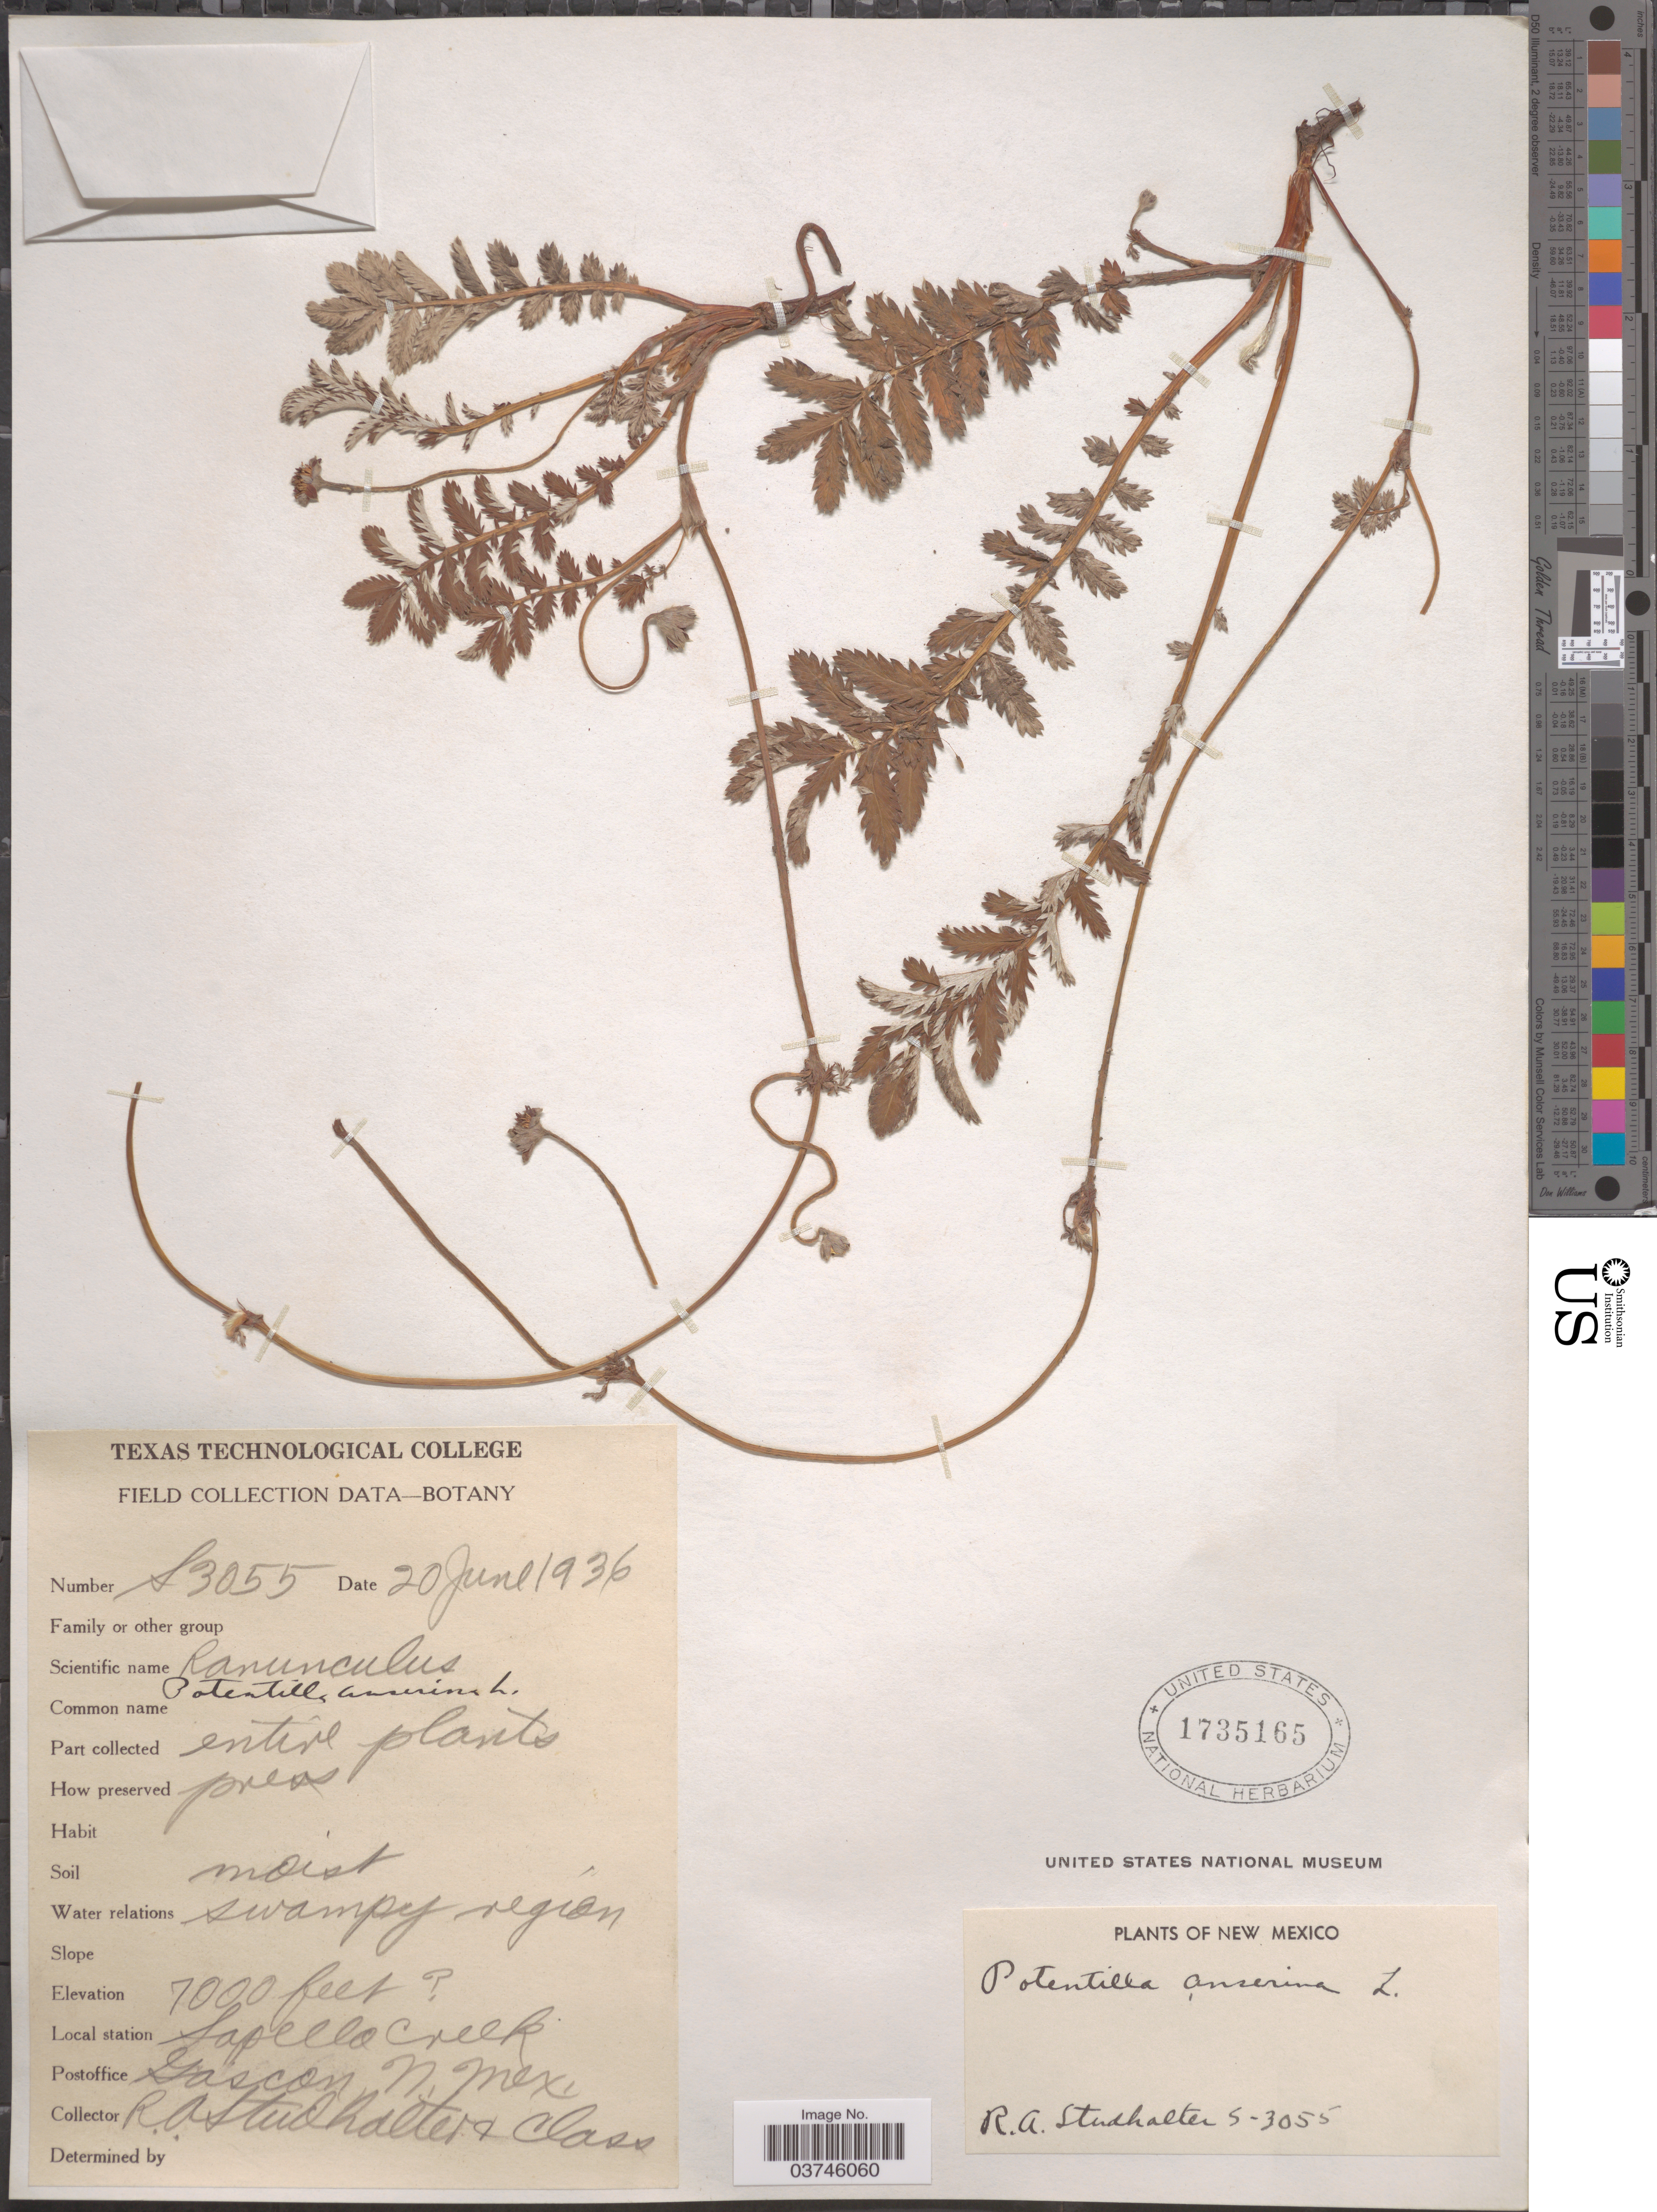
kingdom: Plantae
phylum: Tracheophyta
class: Magnoliopsida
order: Rosales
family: Rosaceae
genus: Argentina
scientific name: Argentina anserina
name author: (L.) Rydb.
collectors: R. Studhalter & Class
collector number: S-3055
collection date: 1936-06-20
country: United States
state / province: New Mexico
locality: Sapello Creek. Gascon.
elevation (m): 2134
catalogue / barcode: US 1735165